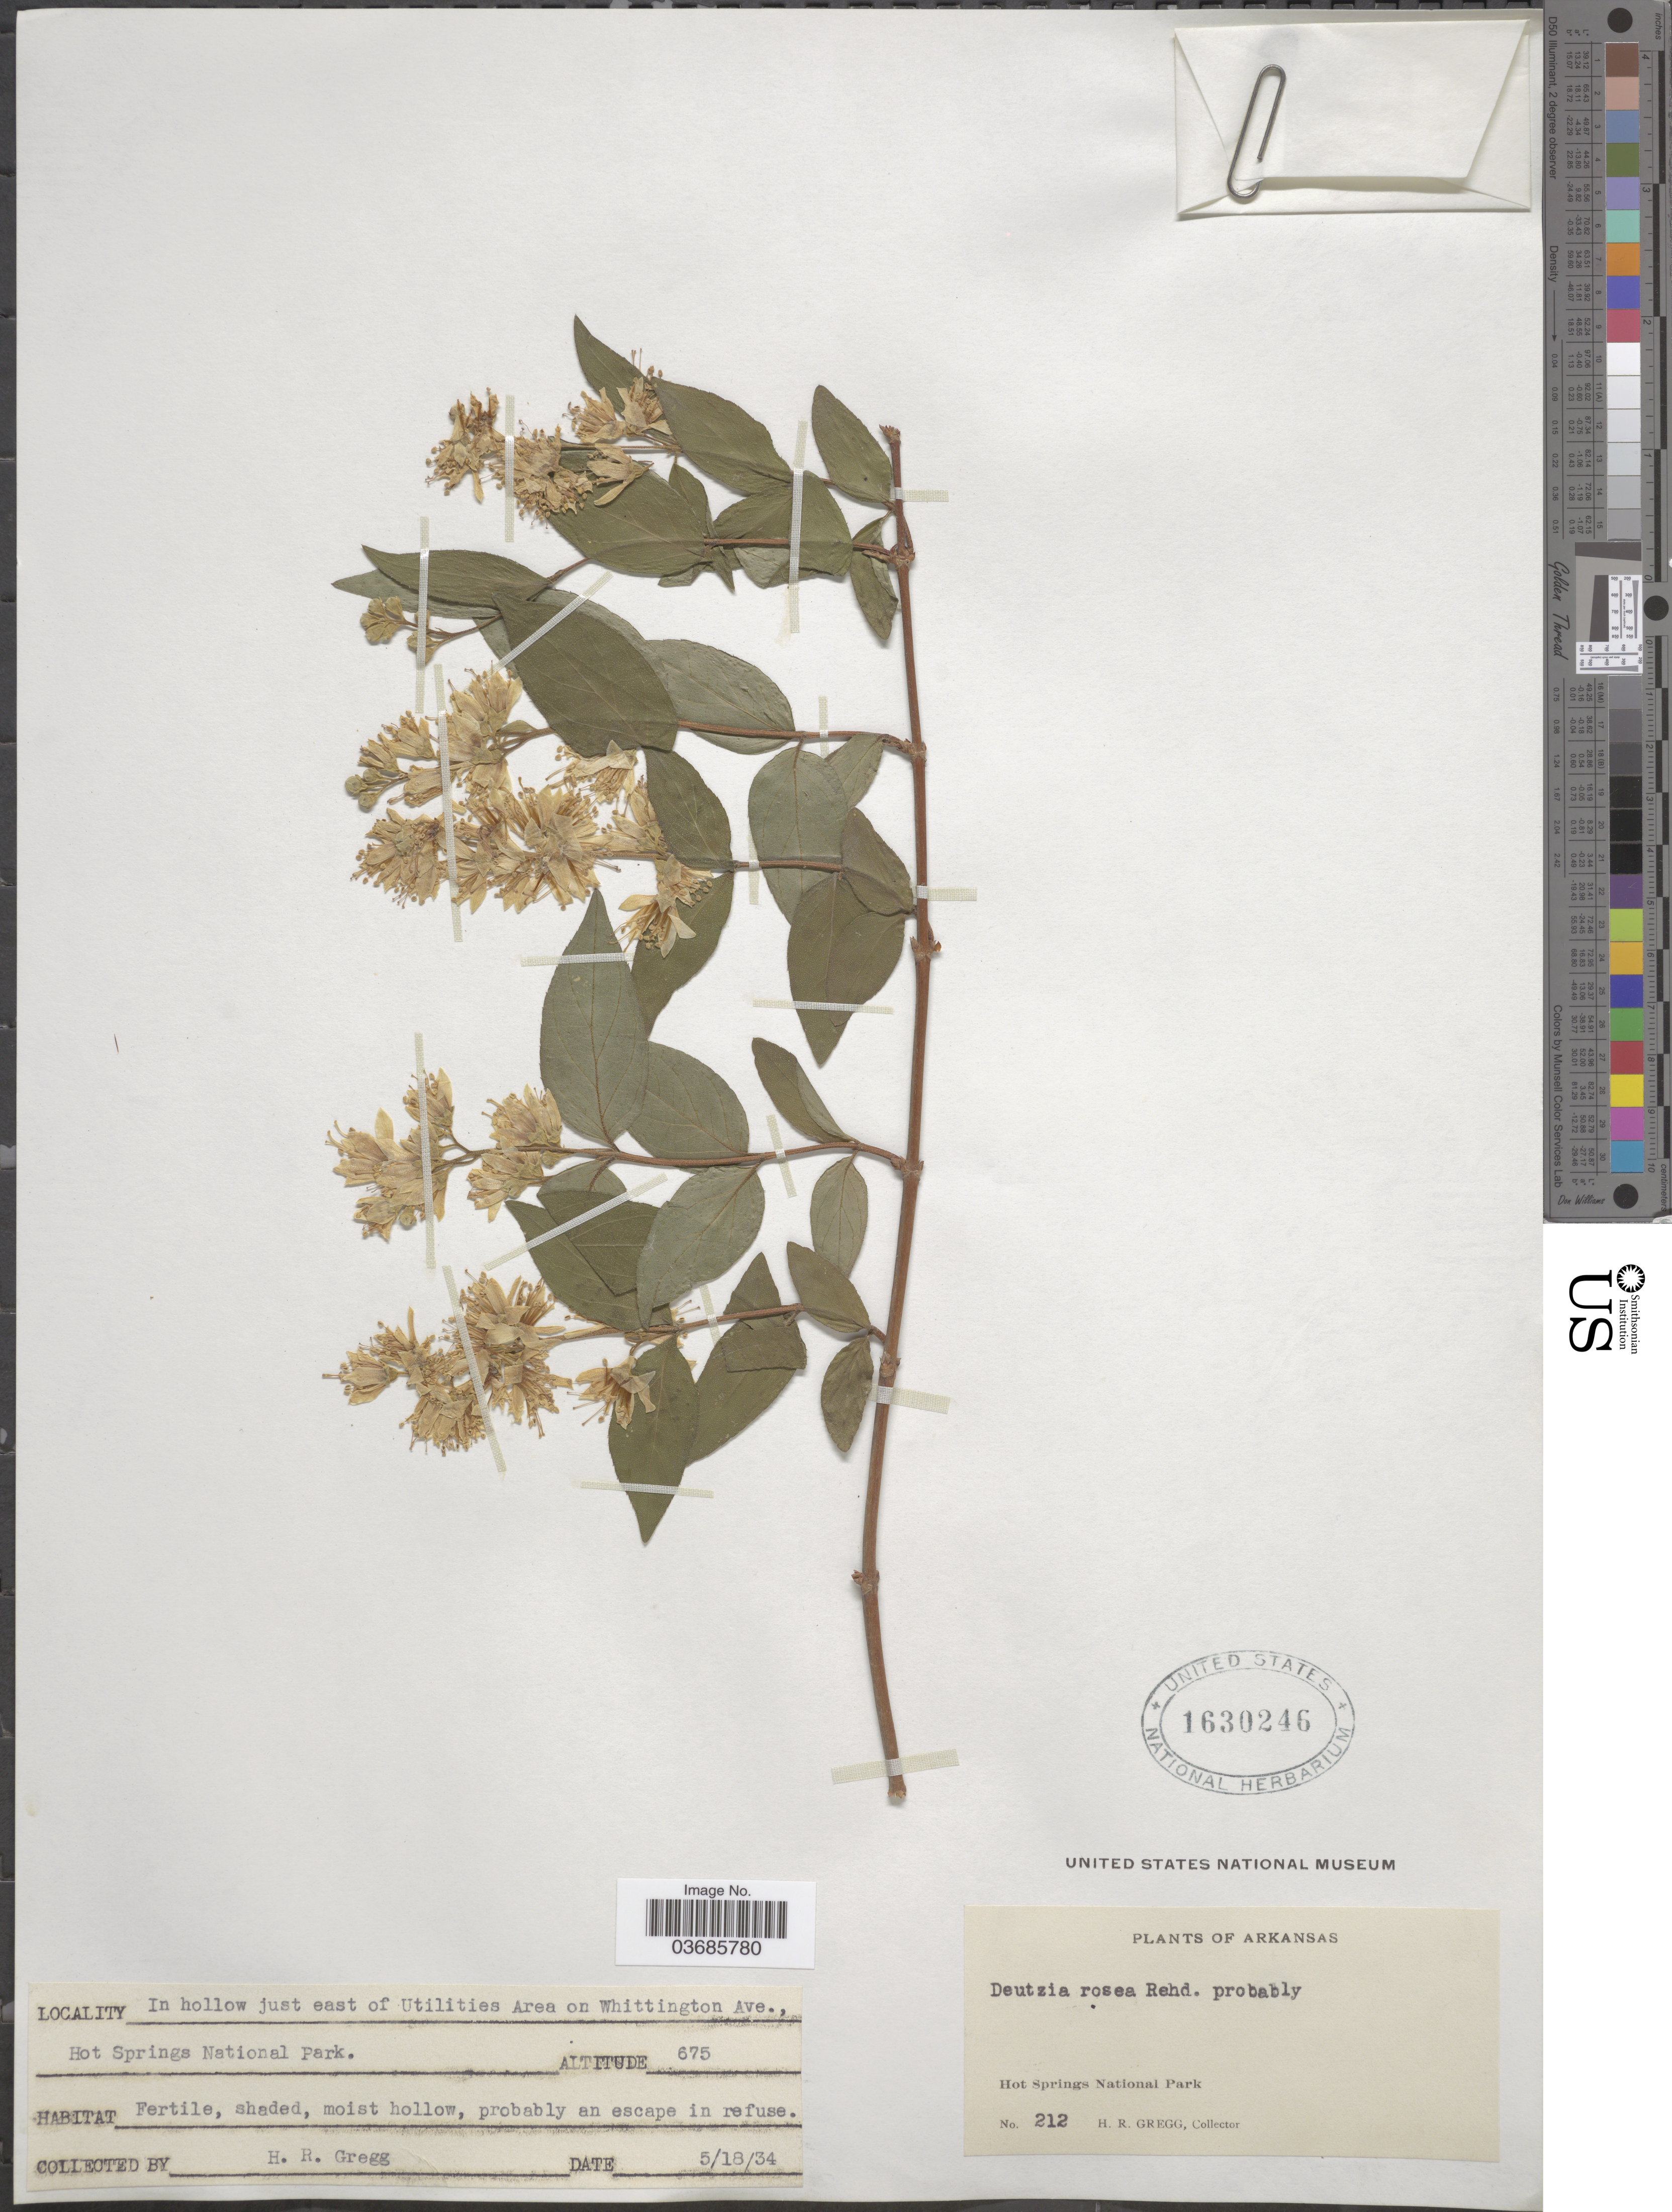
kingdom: Plantae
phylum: Tracheophyta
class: Magnoliopsida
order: Cornales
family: Hydrangeaceae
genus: Deutzia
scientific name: Deutzia x rosea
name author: (Lemoine) Rehder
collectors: H. Gregg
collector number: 212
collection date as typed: Transcribed d/m/y: 18/5/34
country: United States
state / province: Arkansas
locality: In hollow just east of Utilities Area on Whittington Ave., Hot Springs National Park.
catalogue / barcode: US 1630246